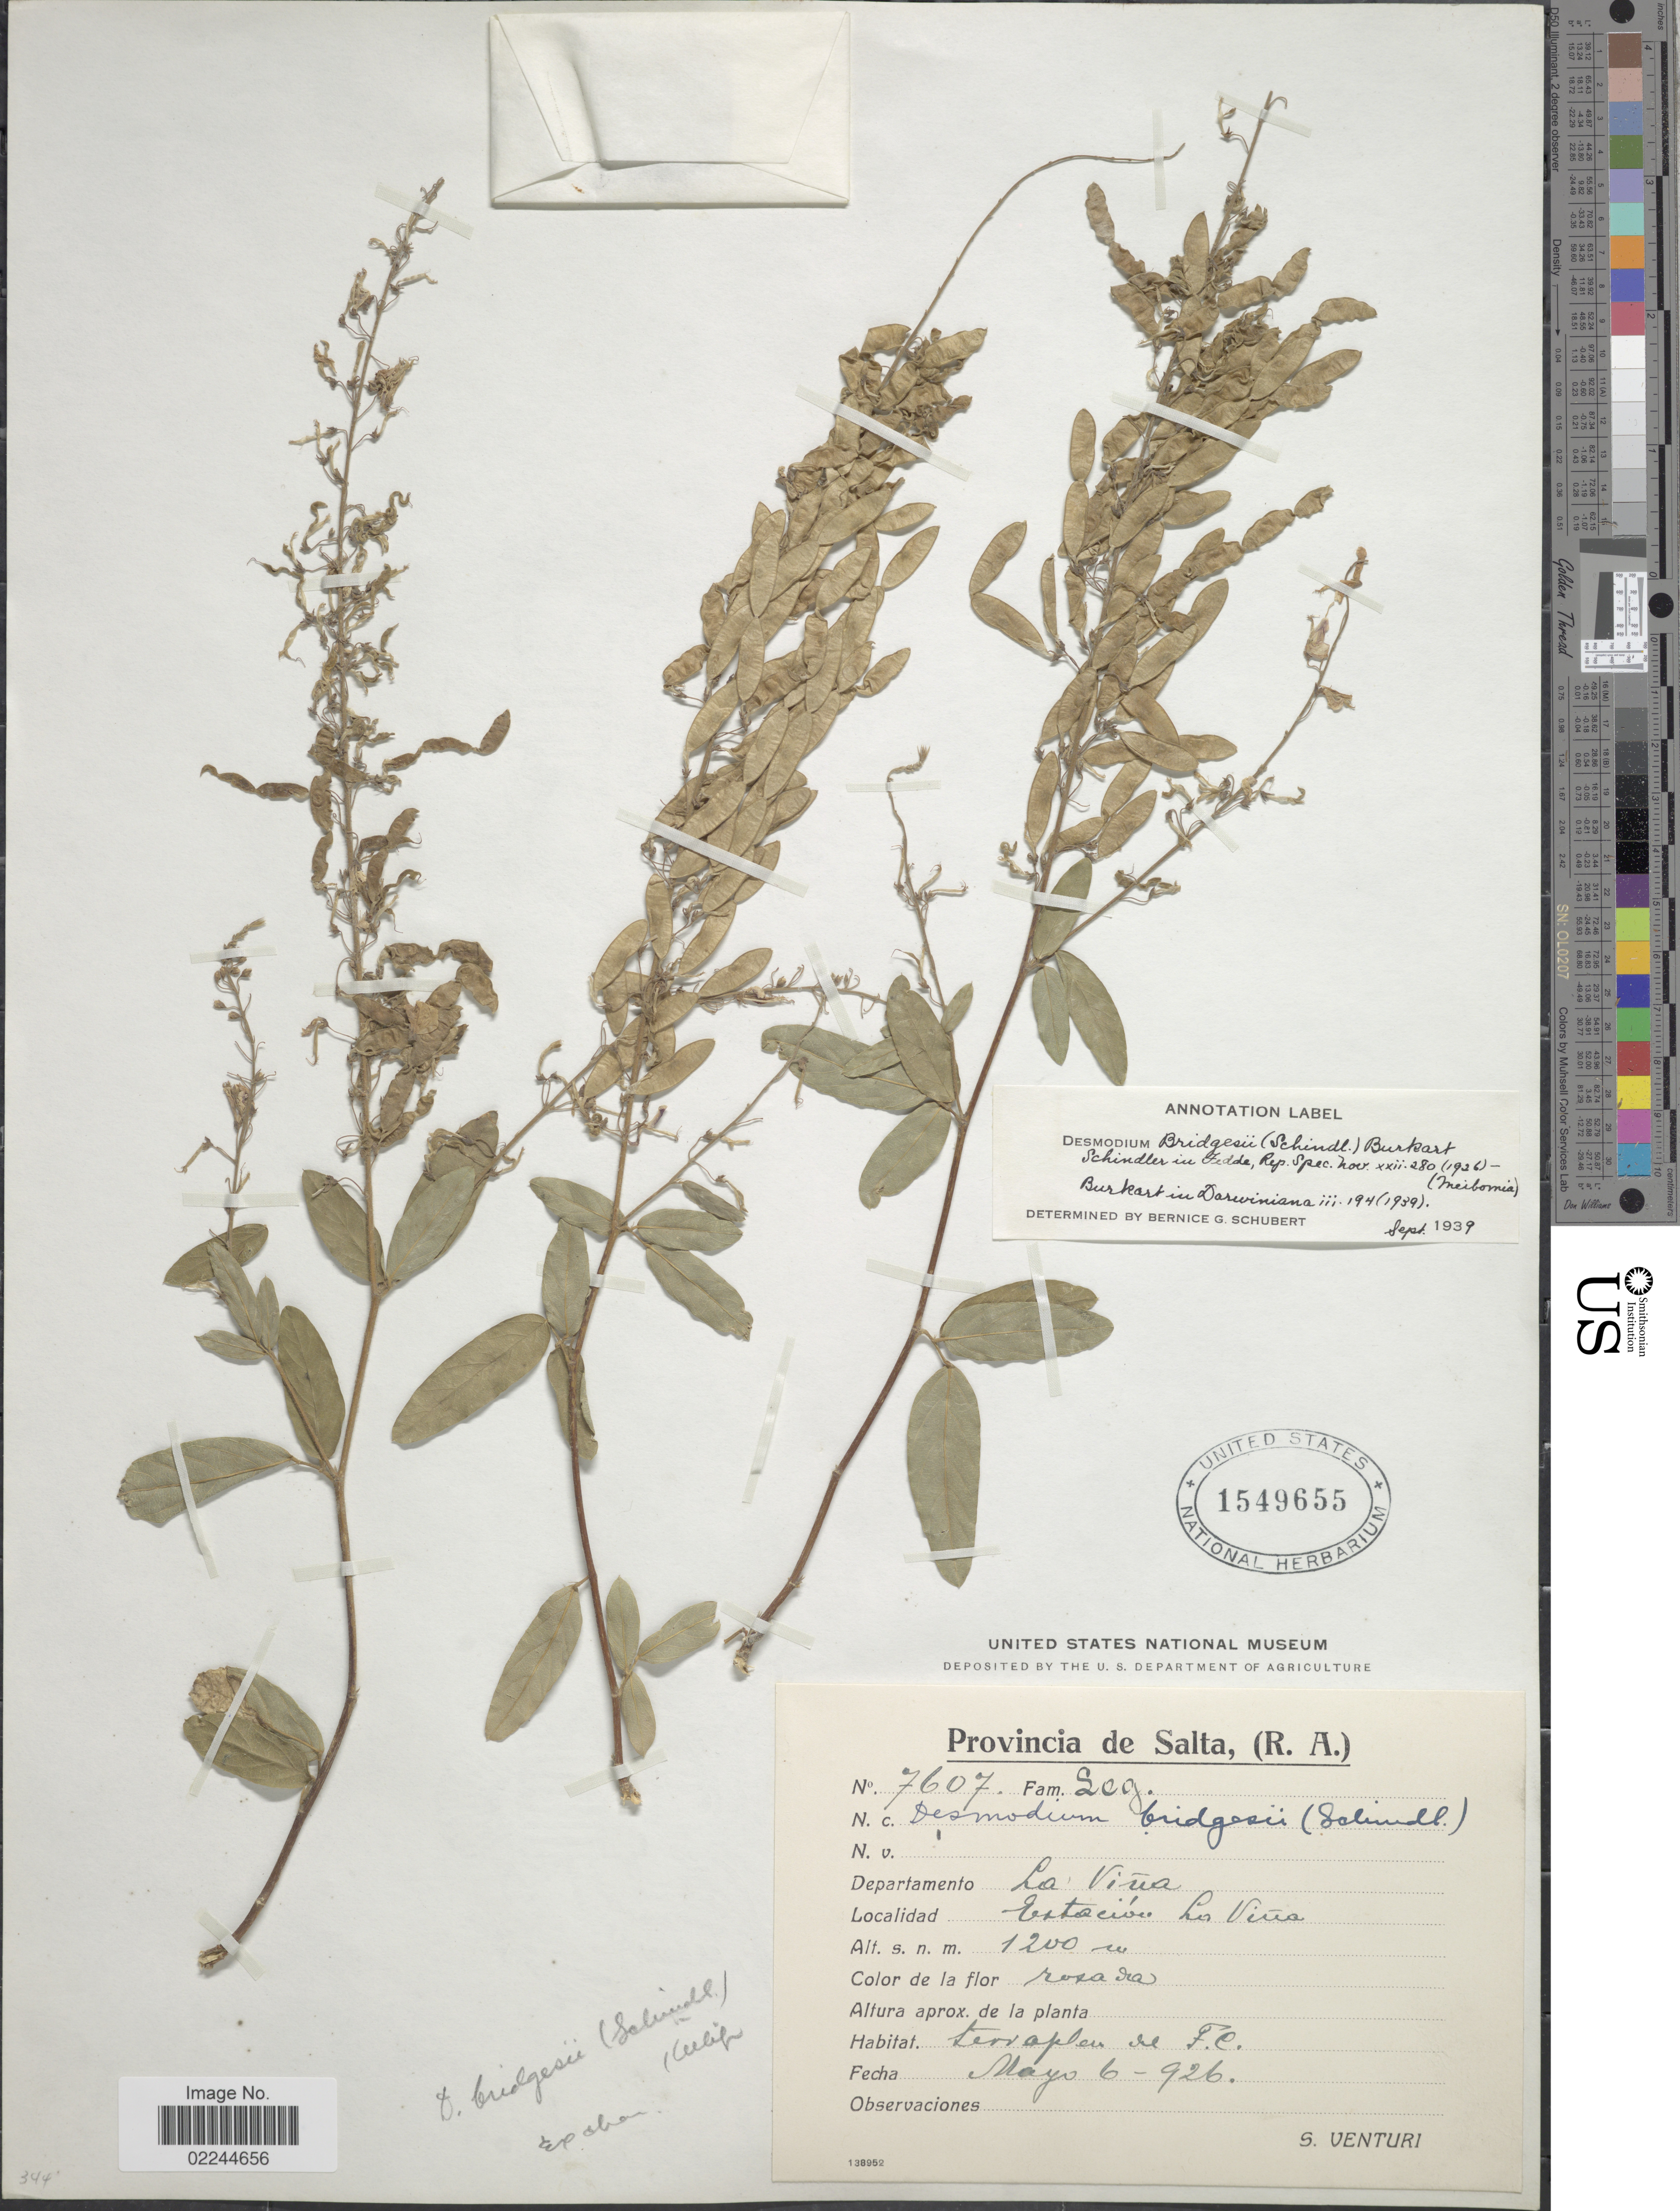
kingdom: Plantae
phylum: Tracheophyta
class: Magnoliopsida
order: Fabales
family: Fabaceae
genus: Desmodium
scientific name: Desmodium bridgesii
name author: (Schindl.) Burkart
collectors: S. Venturi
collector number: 7607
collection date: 1926-05-06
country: Argentina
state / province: Salta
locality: Departamento La Vina, Estacion La Vina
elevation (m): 1200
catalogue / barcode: US 1549655